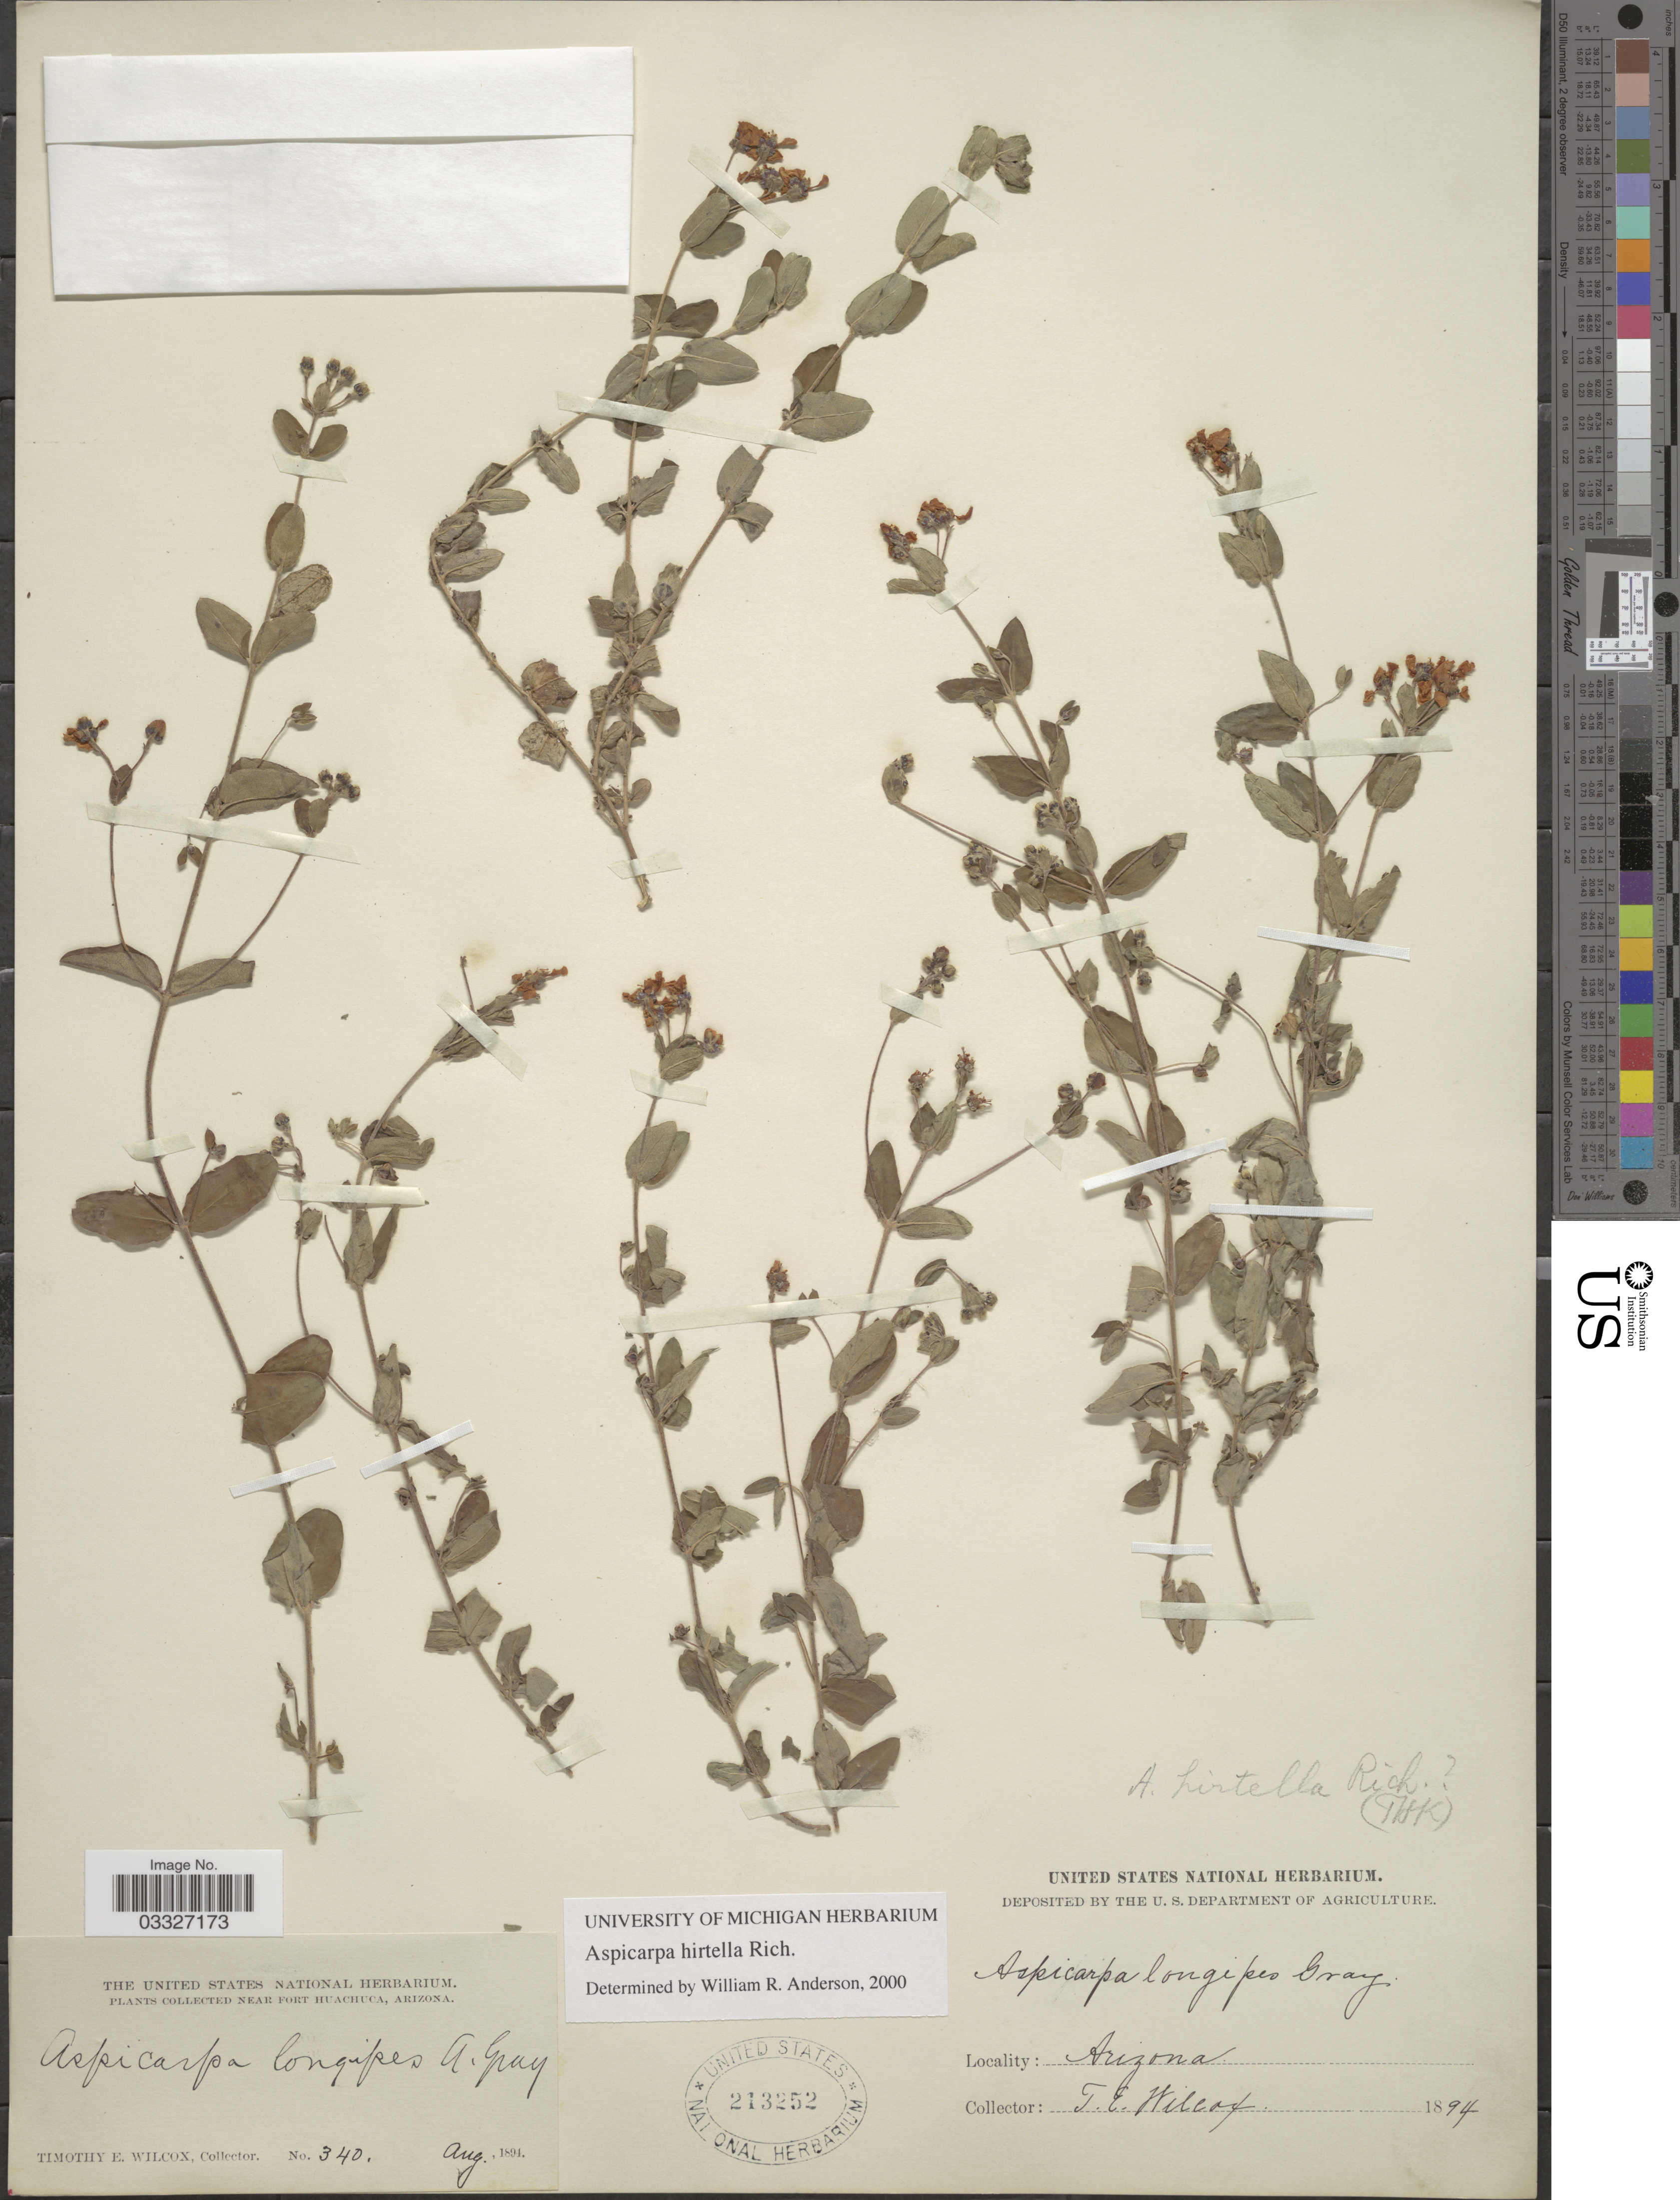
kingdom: Plantae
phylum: Tracheophyta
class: Magnoliopsida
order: Malpighiales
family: Malpighiaceae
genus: Aspicarpa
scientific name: Aspicarpa hirtella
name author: Rich.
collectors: T. E. Wilcox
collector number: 340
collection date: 1891-08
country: United States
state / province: Arizona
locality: Near Fort Huachuca.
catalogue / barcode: US 213252